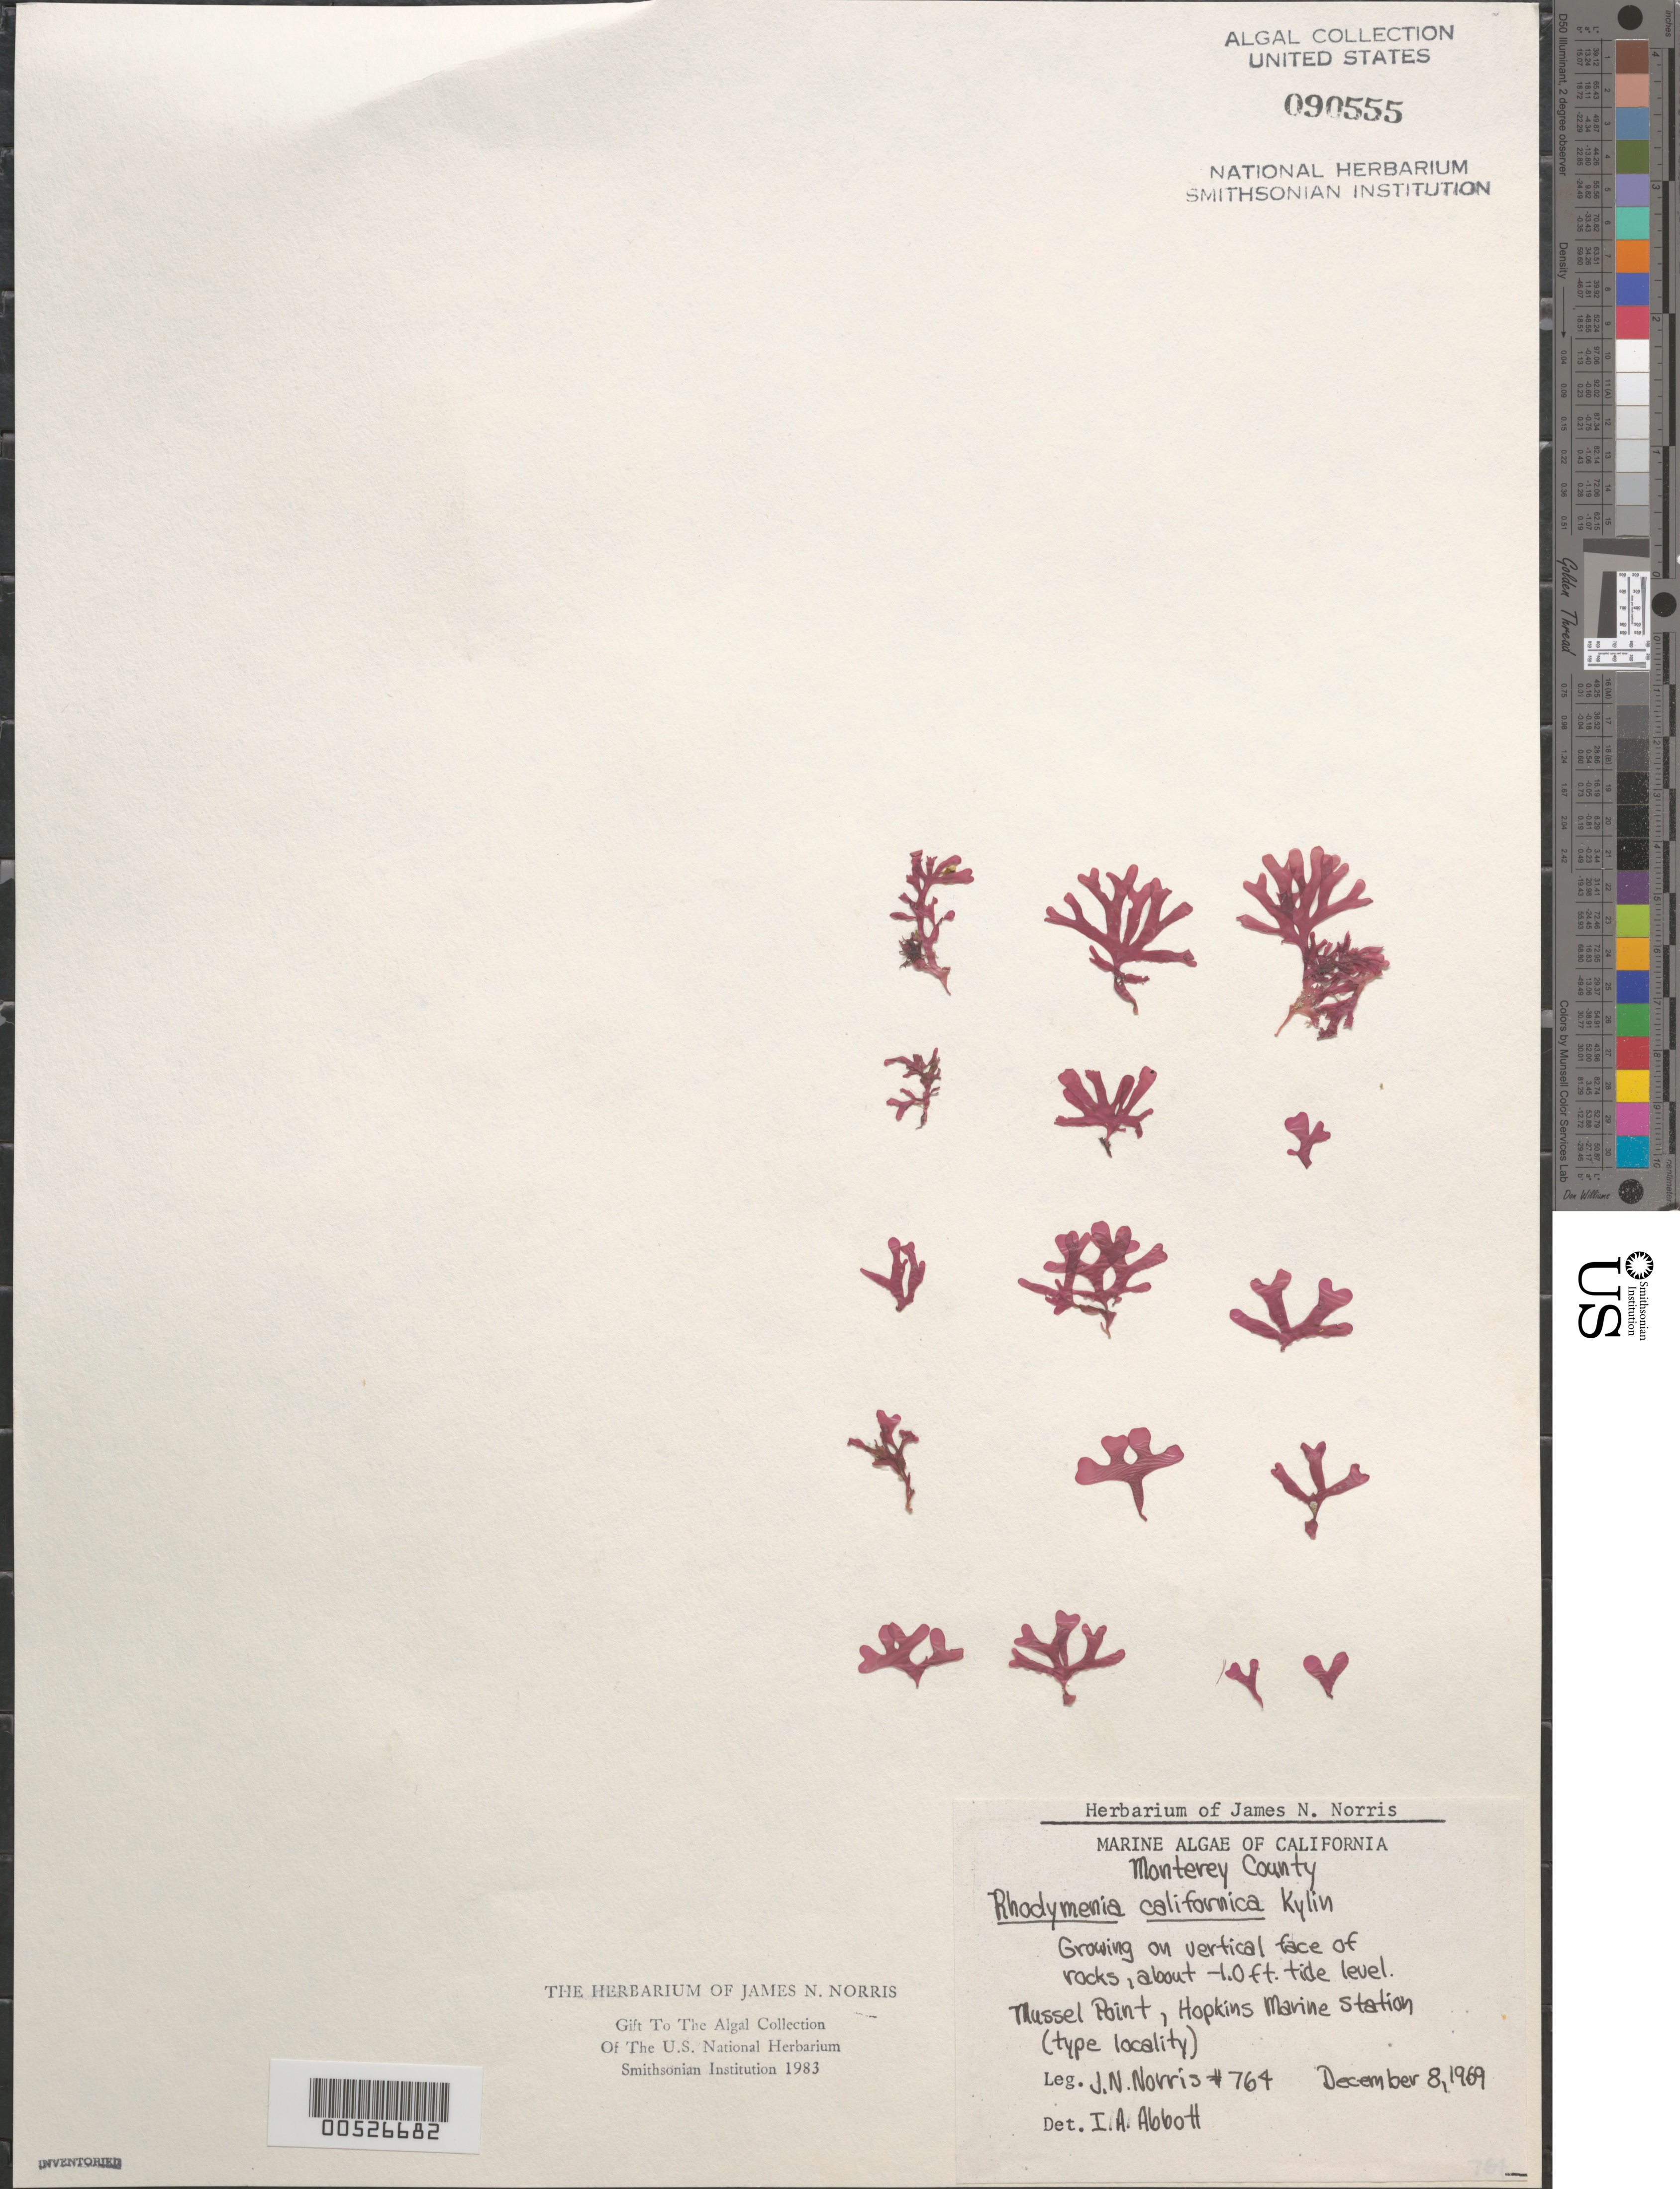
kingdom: Plantae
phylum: Rhodophyta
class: Florideophyceae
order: Rhodymeniales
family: Rhodymeniaceae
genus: Rhodymenia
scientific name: Rhodymenia californica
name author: Kylin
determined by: Abbott, Isabella A.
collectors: J. N. Norris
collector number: JN-764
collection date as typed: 08 Dec 1969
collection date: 1969-12-08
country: United States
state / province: California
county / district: Monterey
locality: Mussel Point, Hopkins Marine Station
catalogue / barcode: US 90555